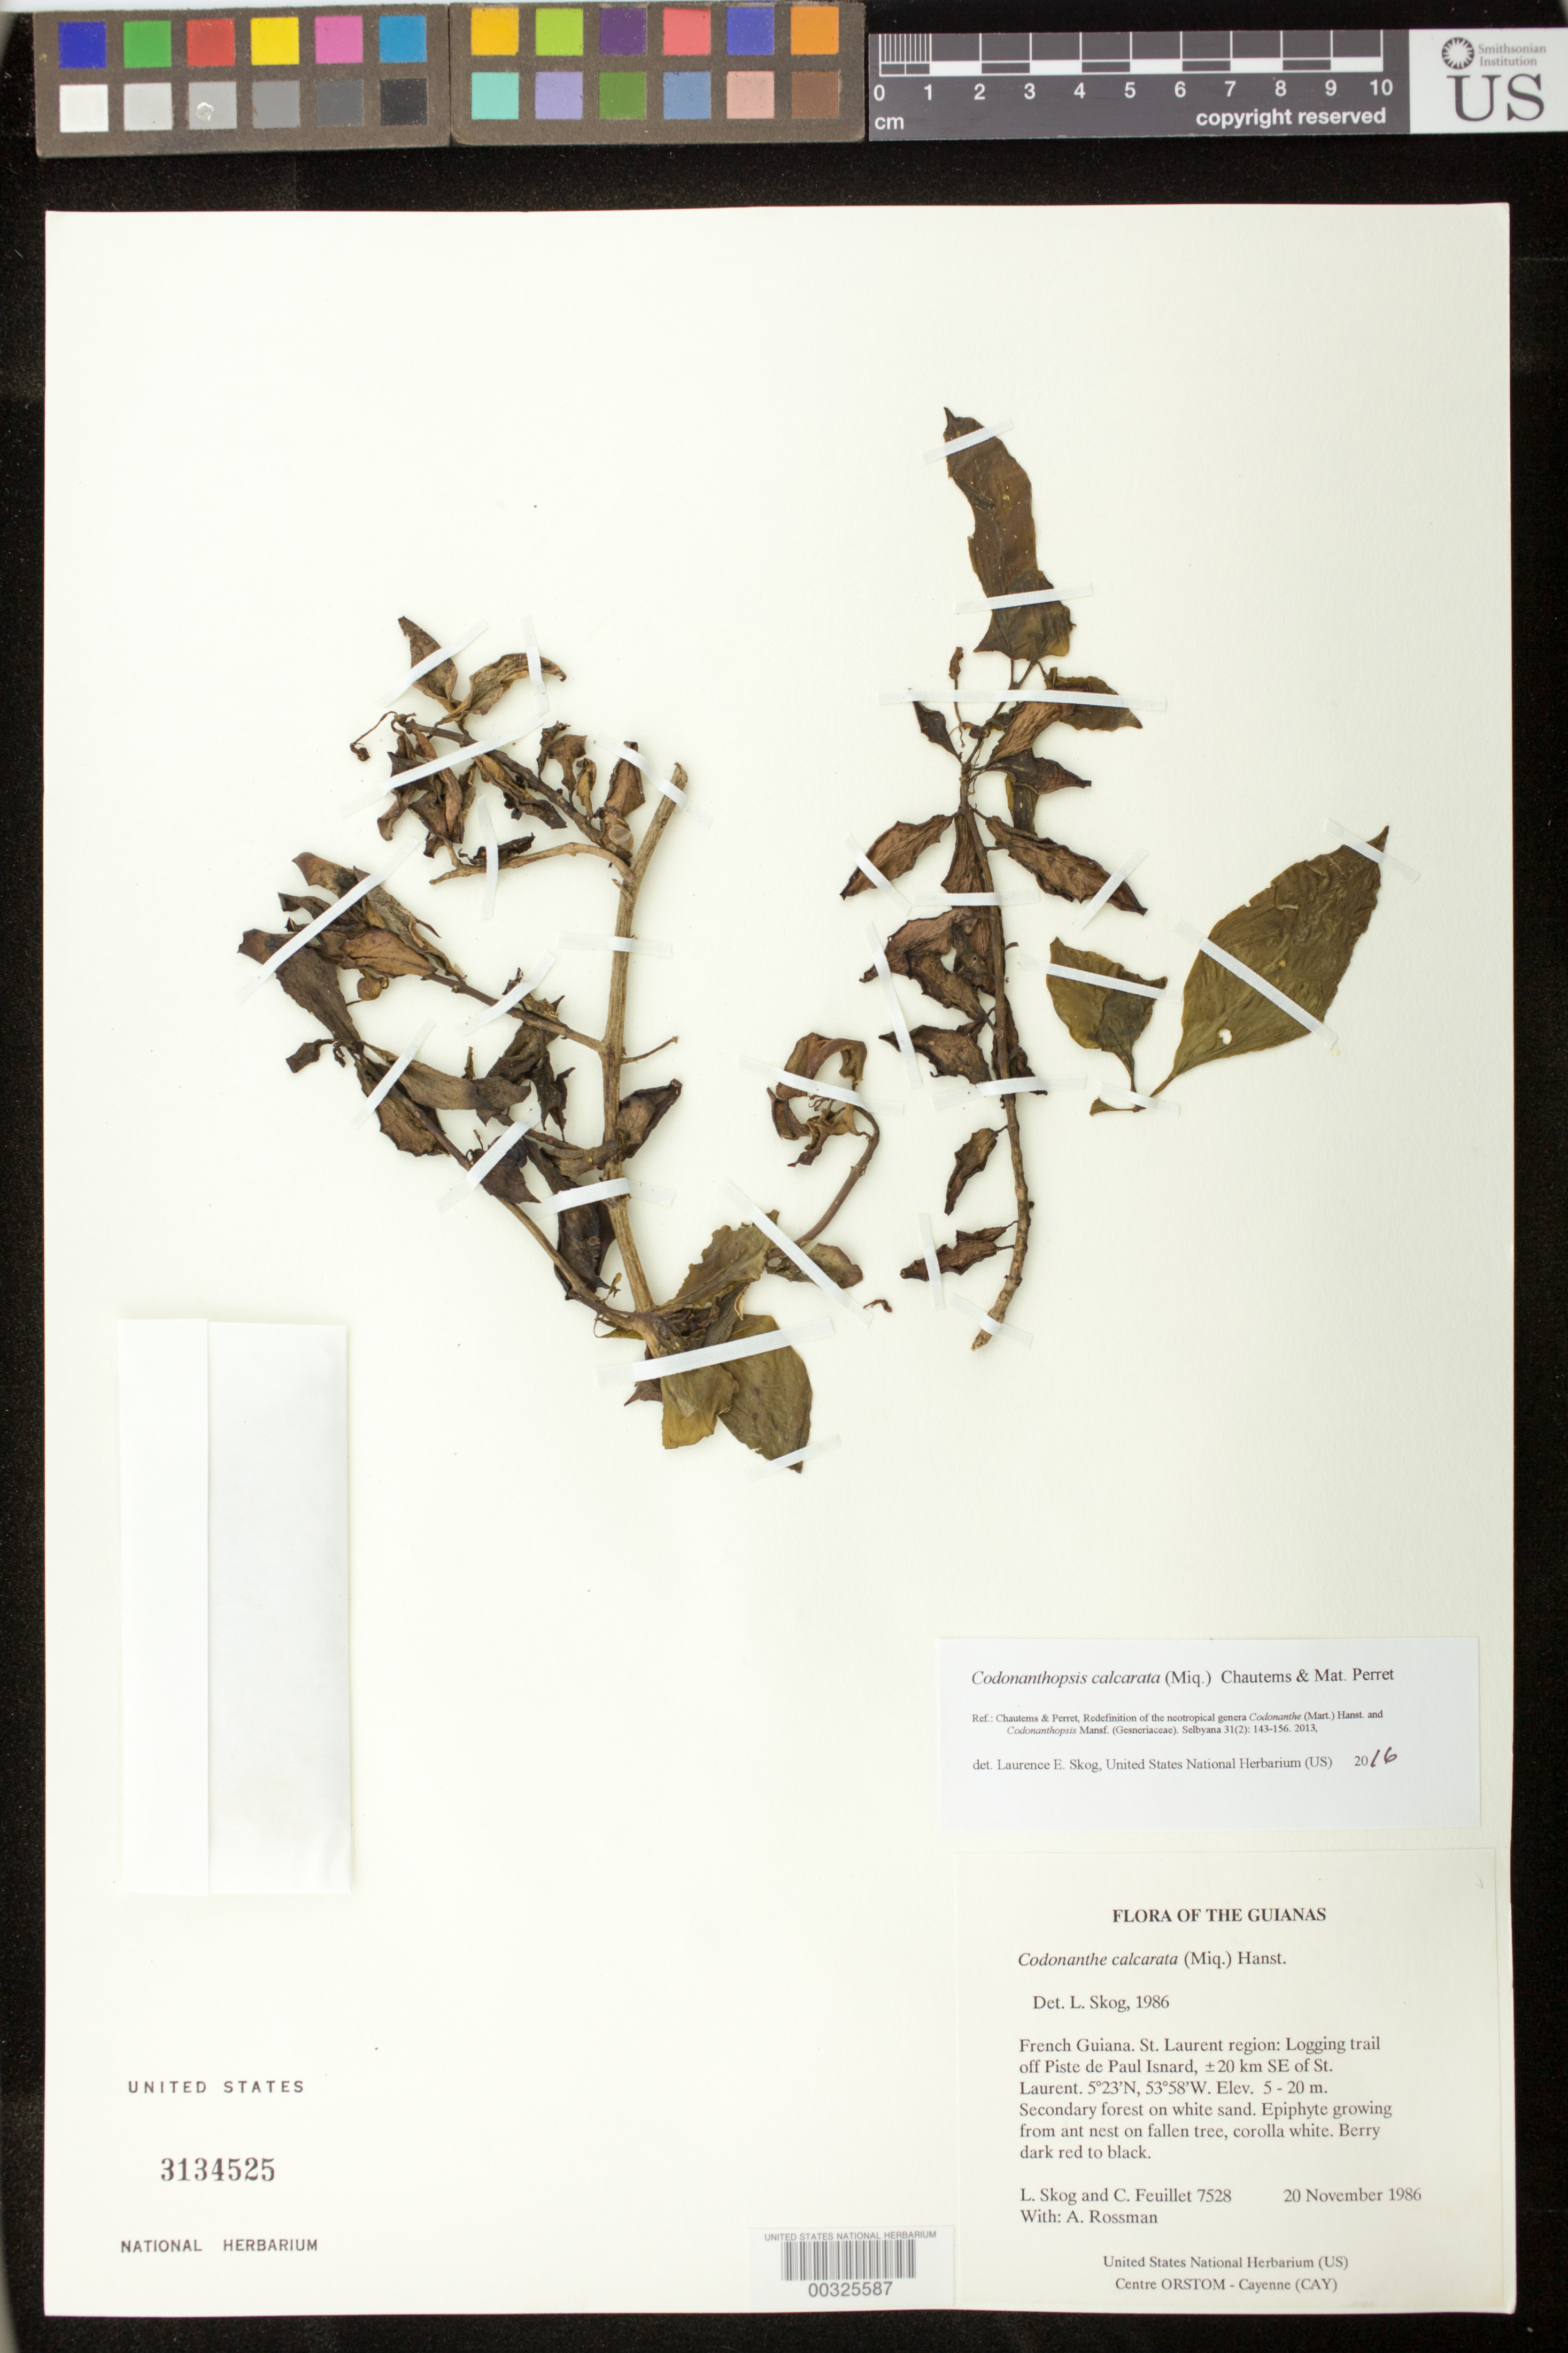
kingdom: Plantae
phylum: Tracheophyta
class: Magnoliopsida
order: Lamiales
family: Gesneriaceae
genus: Codonanthopsis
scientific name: Codonanthopsis calcarata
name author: (Miq.) Chautems & Mat.Perret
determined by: Skog, Laurence E.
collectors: L. E. Skog, C. Feuillet & A. Rossman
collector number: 7528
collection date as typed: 20 Nov 1986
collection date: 1986-11-20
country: French Guiana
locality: St. Laurent region: logging trail off Piste de Paul Isnard, =/- 20 km SE of St. Laurent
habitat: Secondary forest on whtie sand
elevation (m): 5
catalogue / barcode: US 3134525